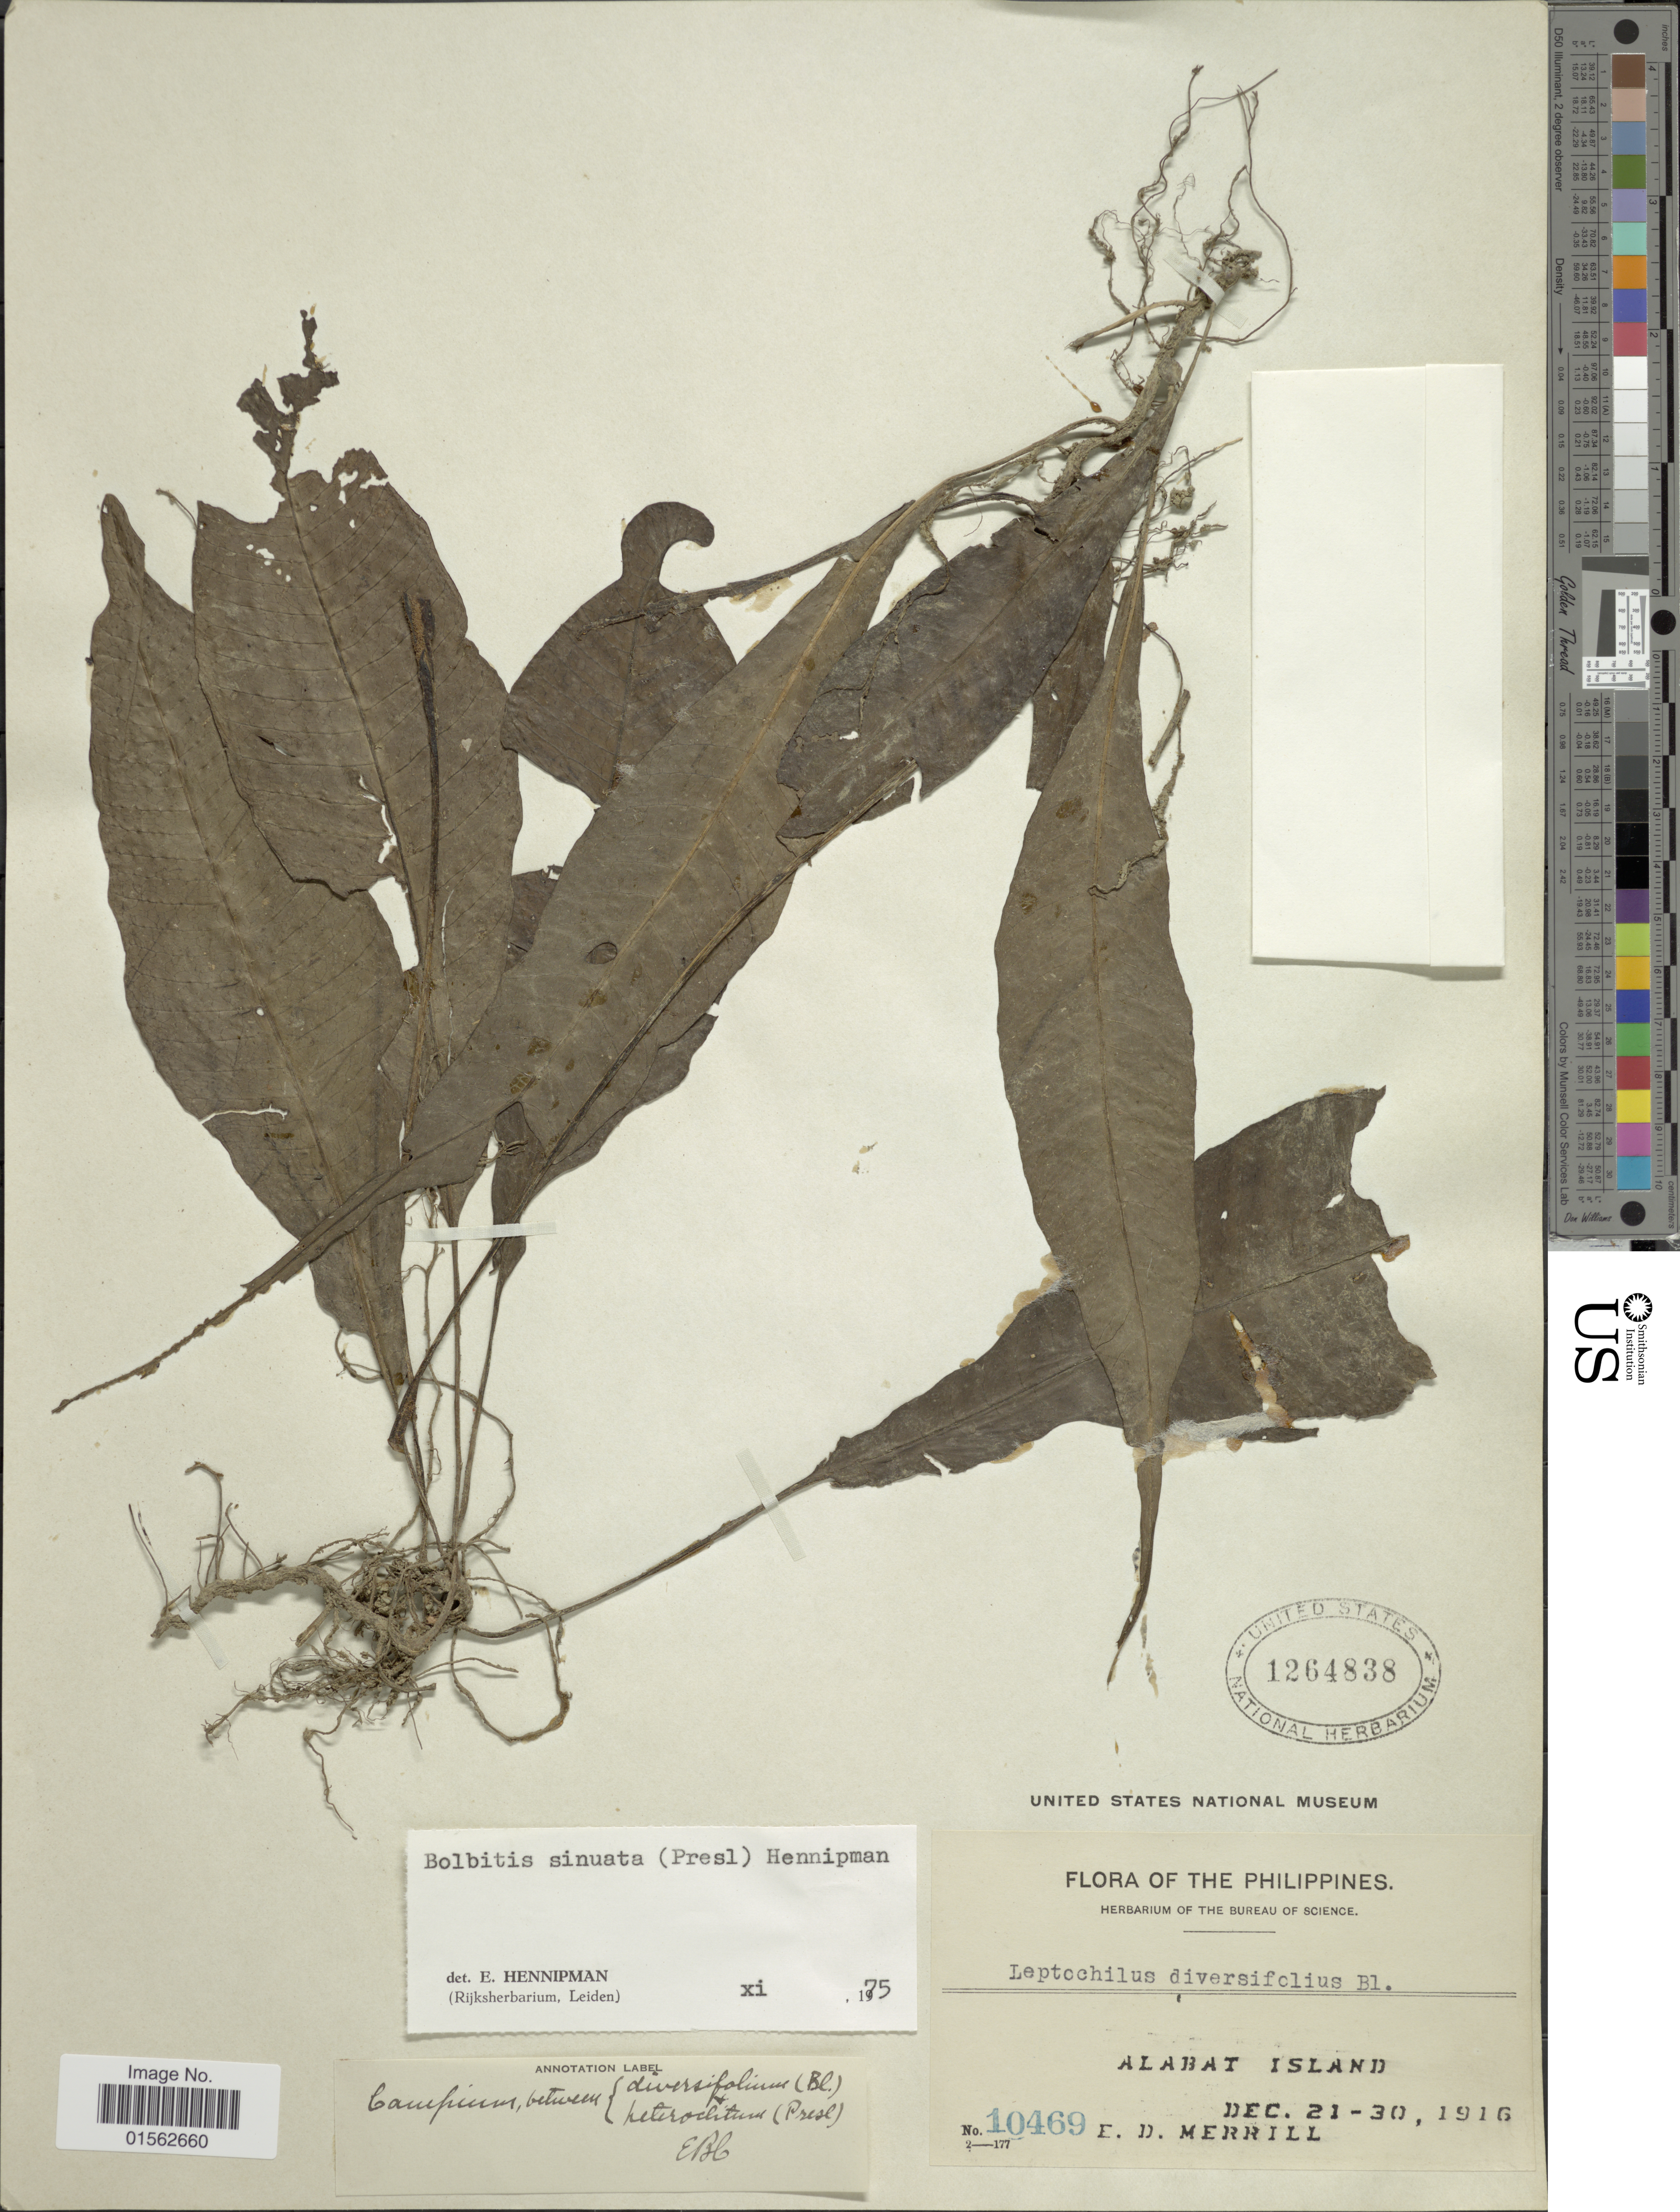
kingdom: Plantae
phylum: Tracheophyta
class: Polypodiopsida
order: Polypodiales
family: Dryopteridaceae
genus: Bolbitis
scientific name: Bolbitis sinuata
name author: (C. Presl) Hennipman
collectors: E. D. Merrill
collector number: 10469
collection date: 1916-12-21/1916-12-30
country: Philippines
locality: Alabat Island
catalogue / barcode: US 1264838